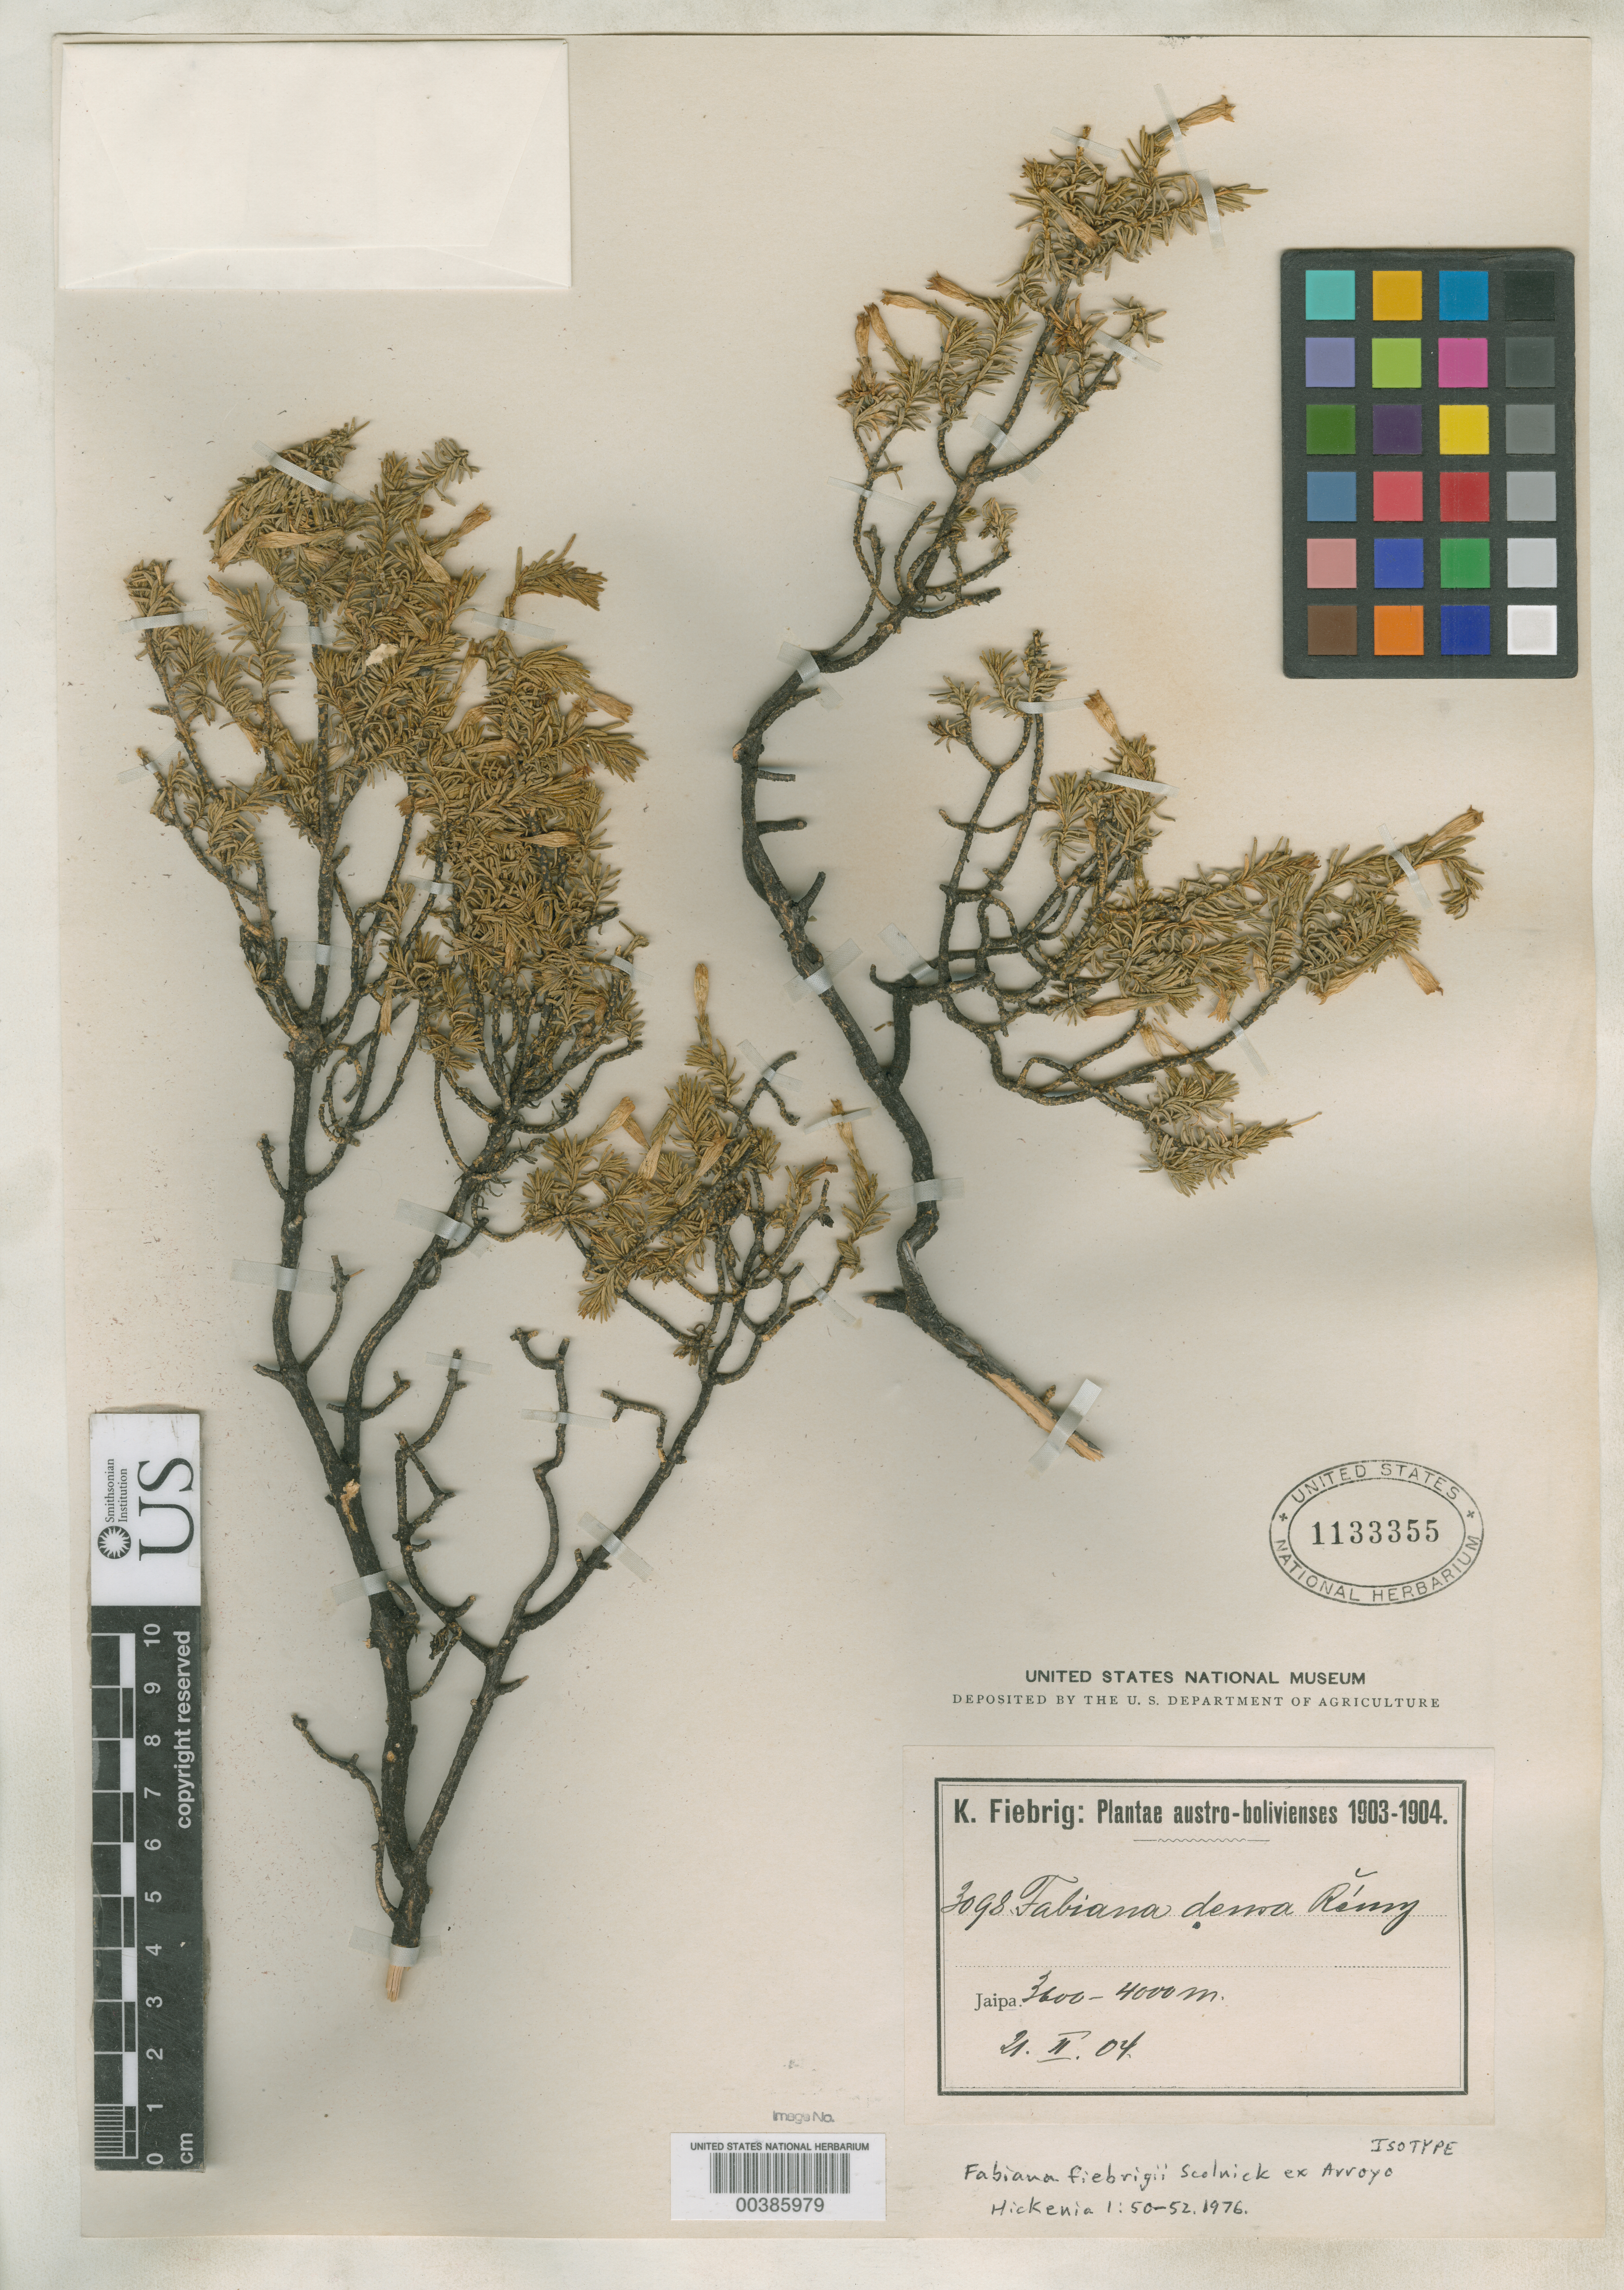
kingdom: Plantae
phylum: Tracheophyta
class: Magnoliopsida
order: Solanales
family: Solanaceae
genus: Fabiana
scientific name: Fabiana fiebrigii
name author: Solnick ex Arroyo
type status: Isotype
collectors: K. Fiebrig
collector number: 3098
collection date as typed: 21 Feb 1904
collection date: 1904-02-21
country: Bolivia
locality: S Bolivia.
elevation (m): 300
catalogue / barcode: US 1133355